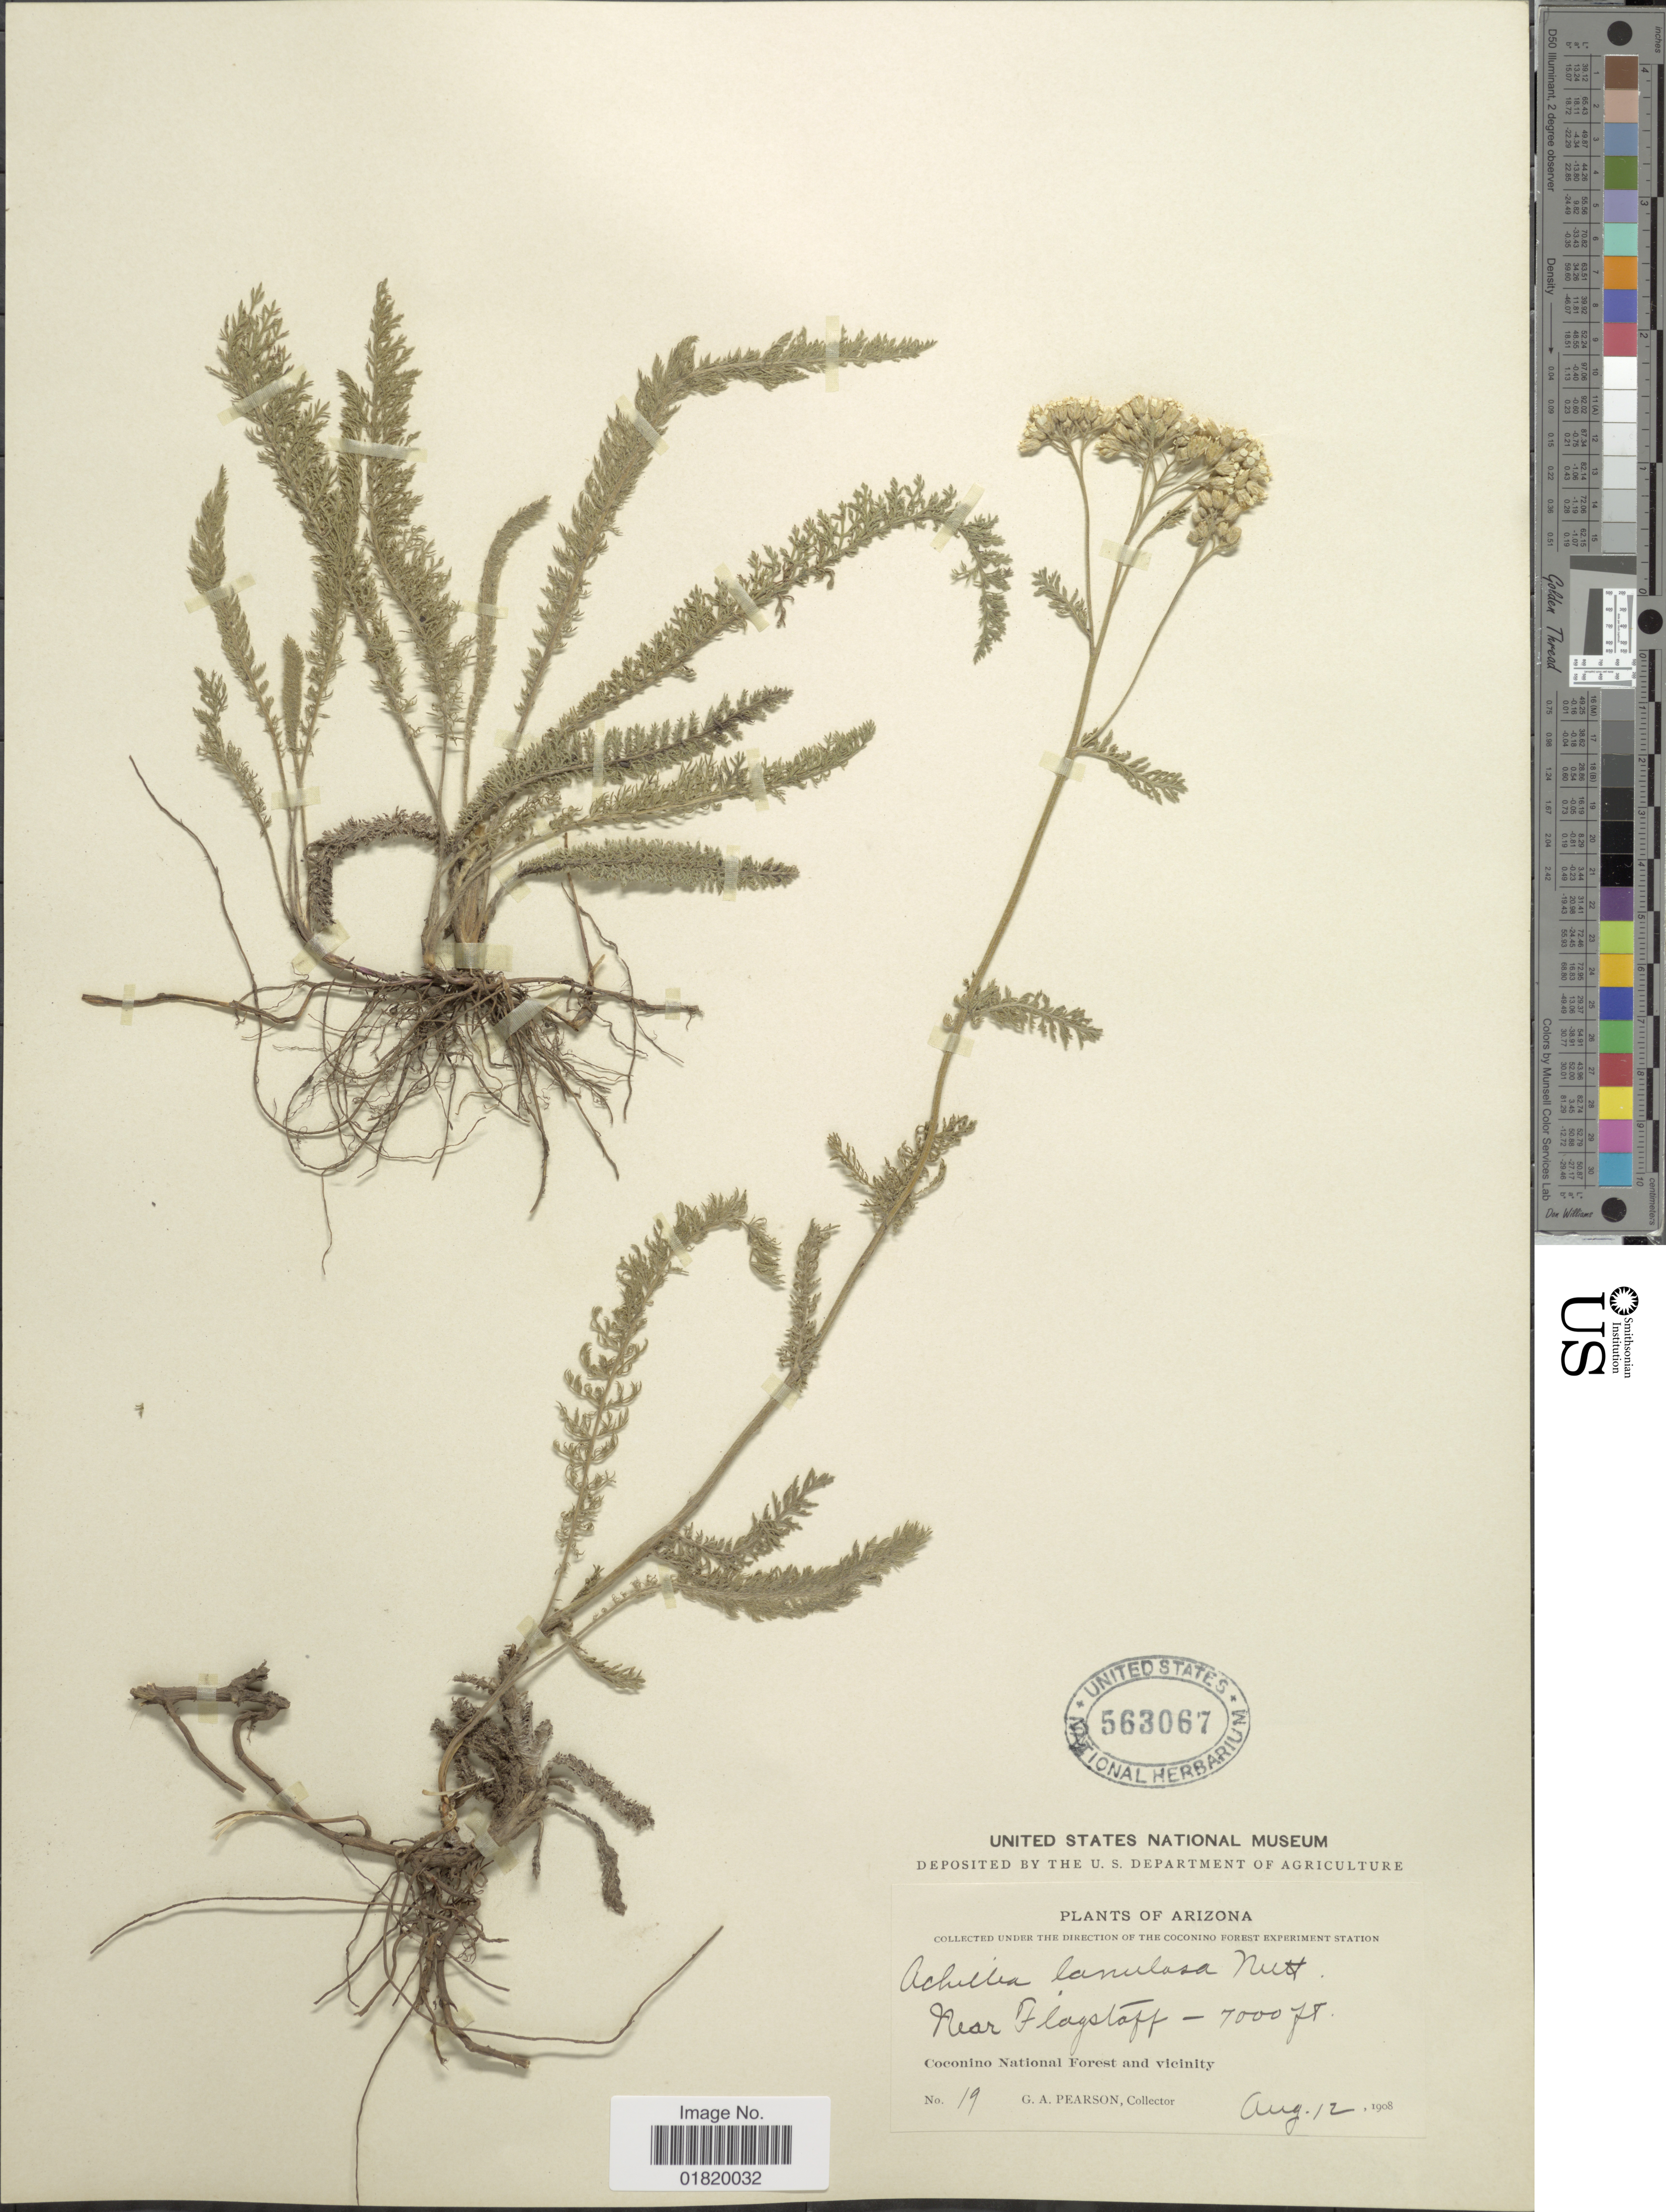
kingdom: Plantae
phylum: Tracheophyta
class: Magnoliopsida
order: Asterales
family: Asteraceae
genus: Achillea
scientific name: Achillea lanulosa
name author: Nutt.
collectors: G. A. Pearson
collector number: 19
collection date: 1908-08-12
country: United States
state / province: Arizona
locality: Coconino National Forest and vicinity. Near Flagstaff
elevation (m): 2134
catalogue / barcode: US 563067